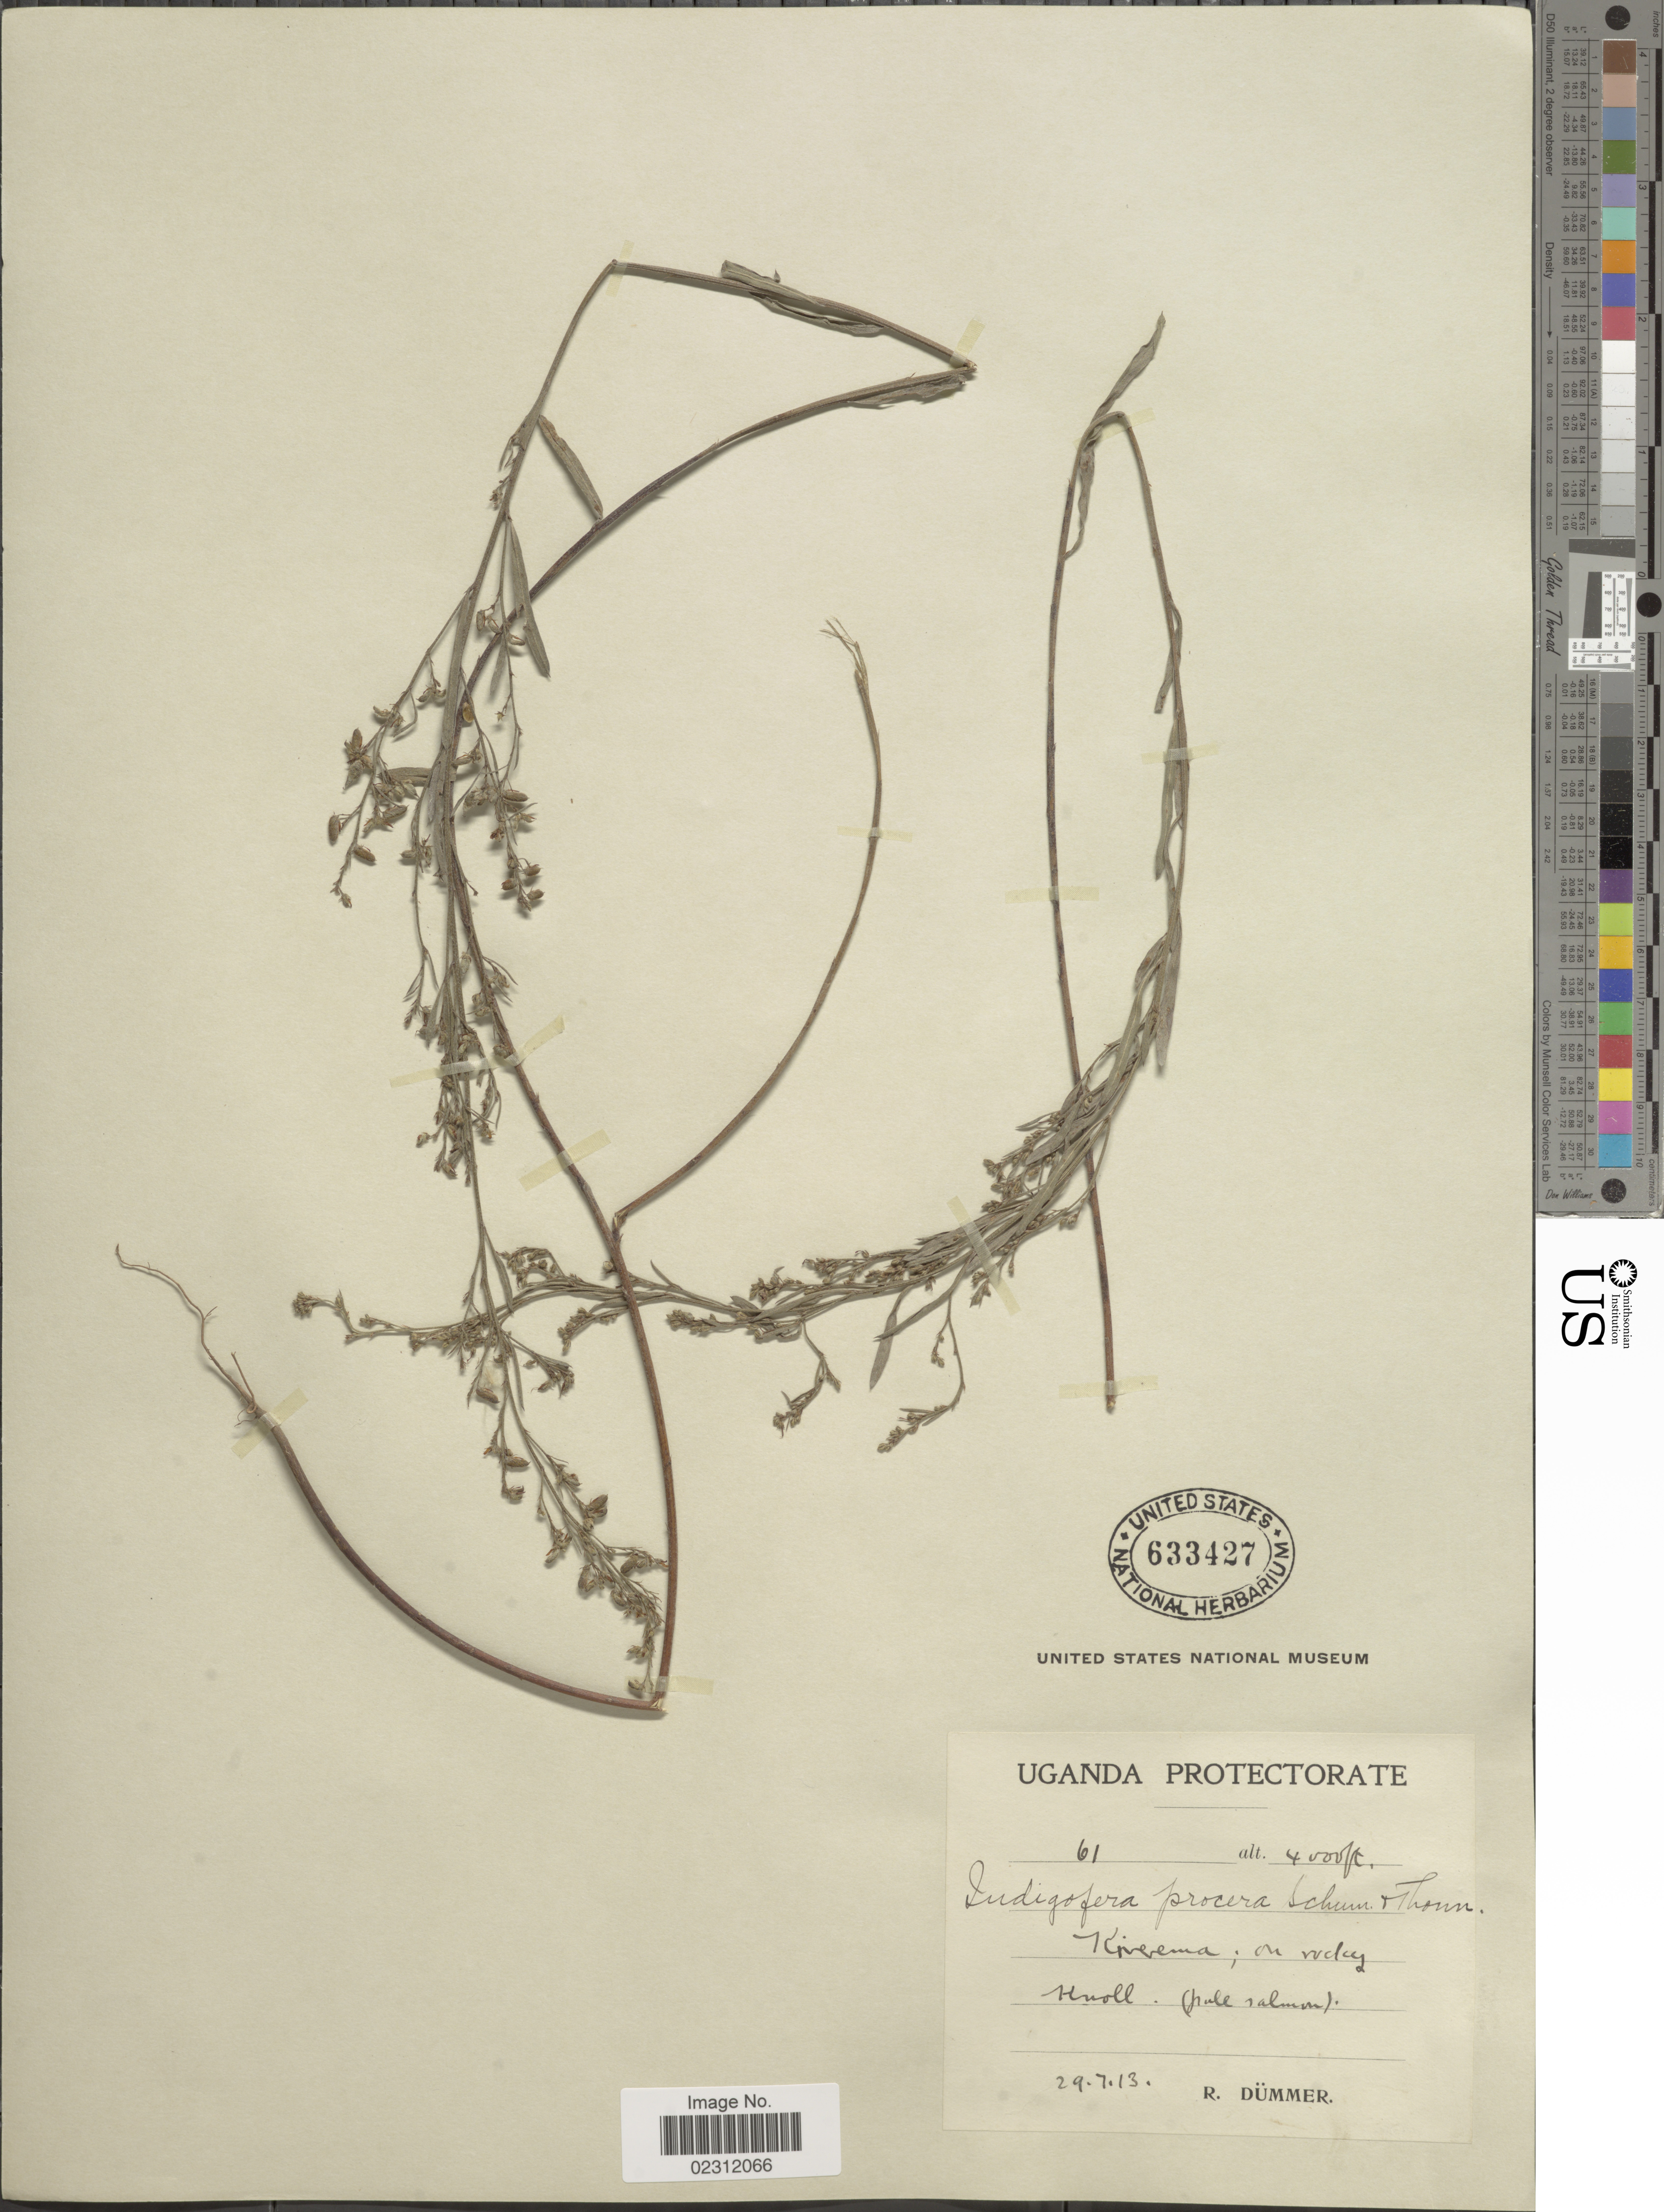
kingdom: Plantae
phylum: Tracheophyta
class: Magnoliopsida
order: Fabales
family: Fabaceae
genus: Indigofera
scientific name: Indigofera procera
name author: Schumach. & Thonn.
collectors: R. A. Dümmer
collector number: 61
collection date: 1913-07-29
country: Uganda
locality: Uganda Protectorate, Kirerema.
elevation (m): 1219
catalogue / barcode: US 633427